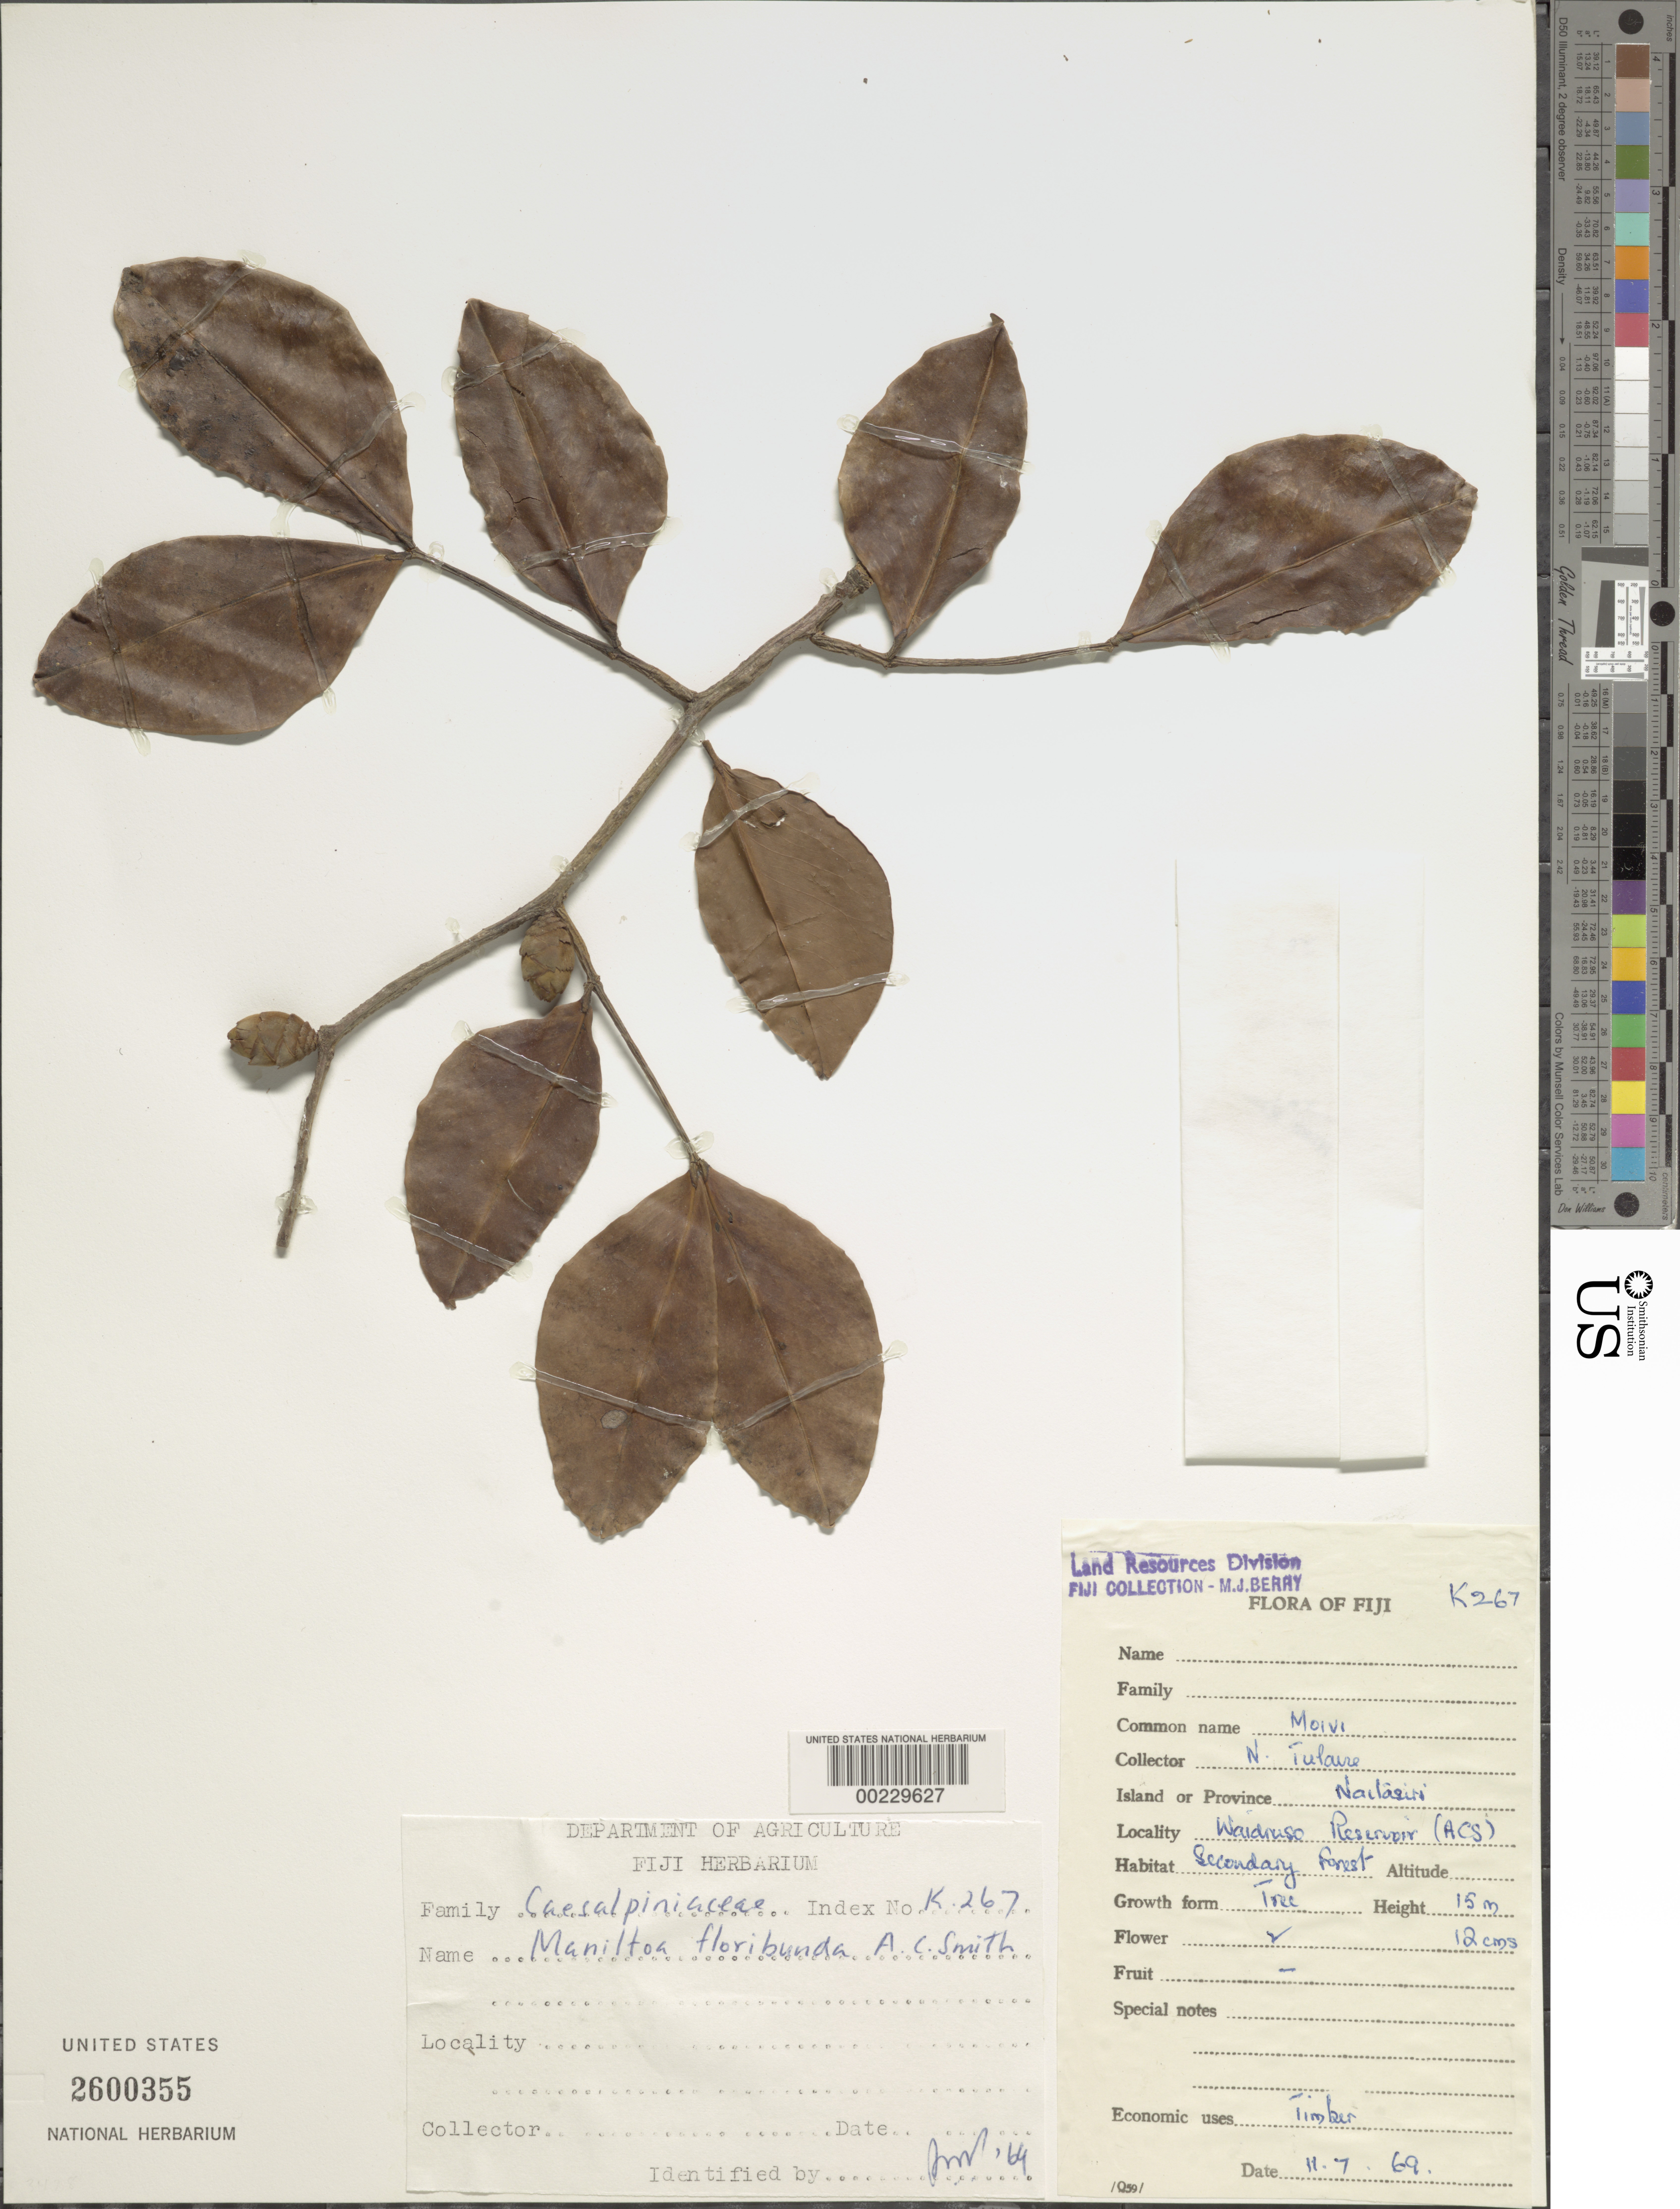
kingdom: Plantae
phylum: Tracheophyta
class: Magnoliopsida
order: Fabales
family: Fabaceae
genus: Maniltoa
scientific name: Maniltoa floribunda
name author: A.C. Sm.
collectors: N. Tulaire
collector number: K267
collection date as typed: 11 Jul 1969 or 07 Nov 1969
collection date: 1969-07-11 or 1969-11-07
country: Fiji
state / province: Central Division ?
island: Viti Levu ?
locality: Nailasiri [= Naitasiri Prov.?]; waidruso reservoir (acs)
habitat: Secondary forest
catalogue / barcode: US 2600355